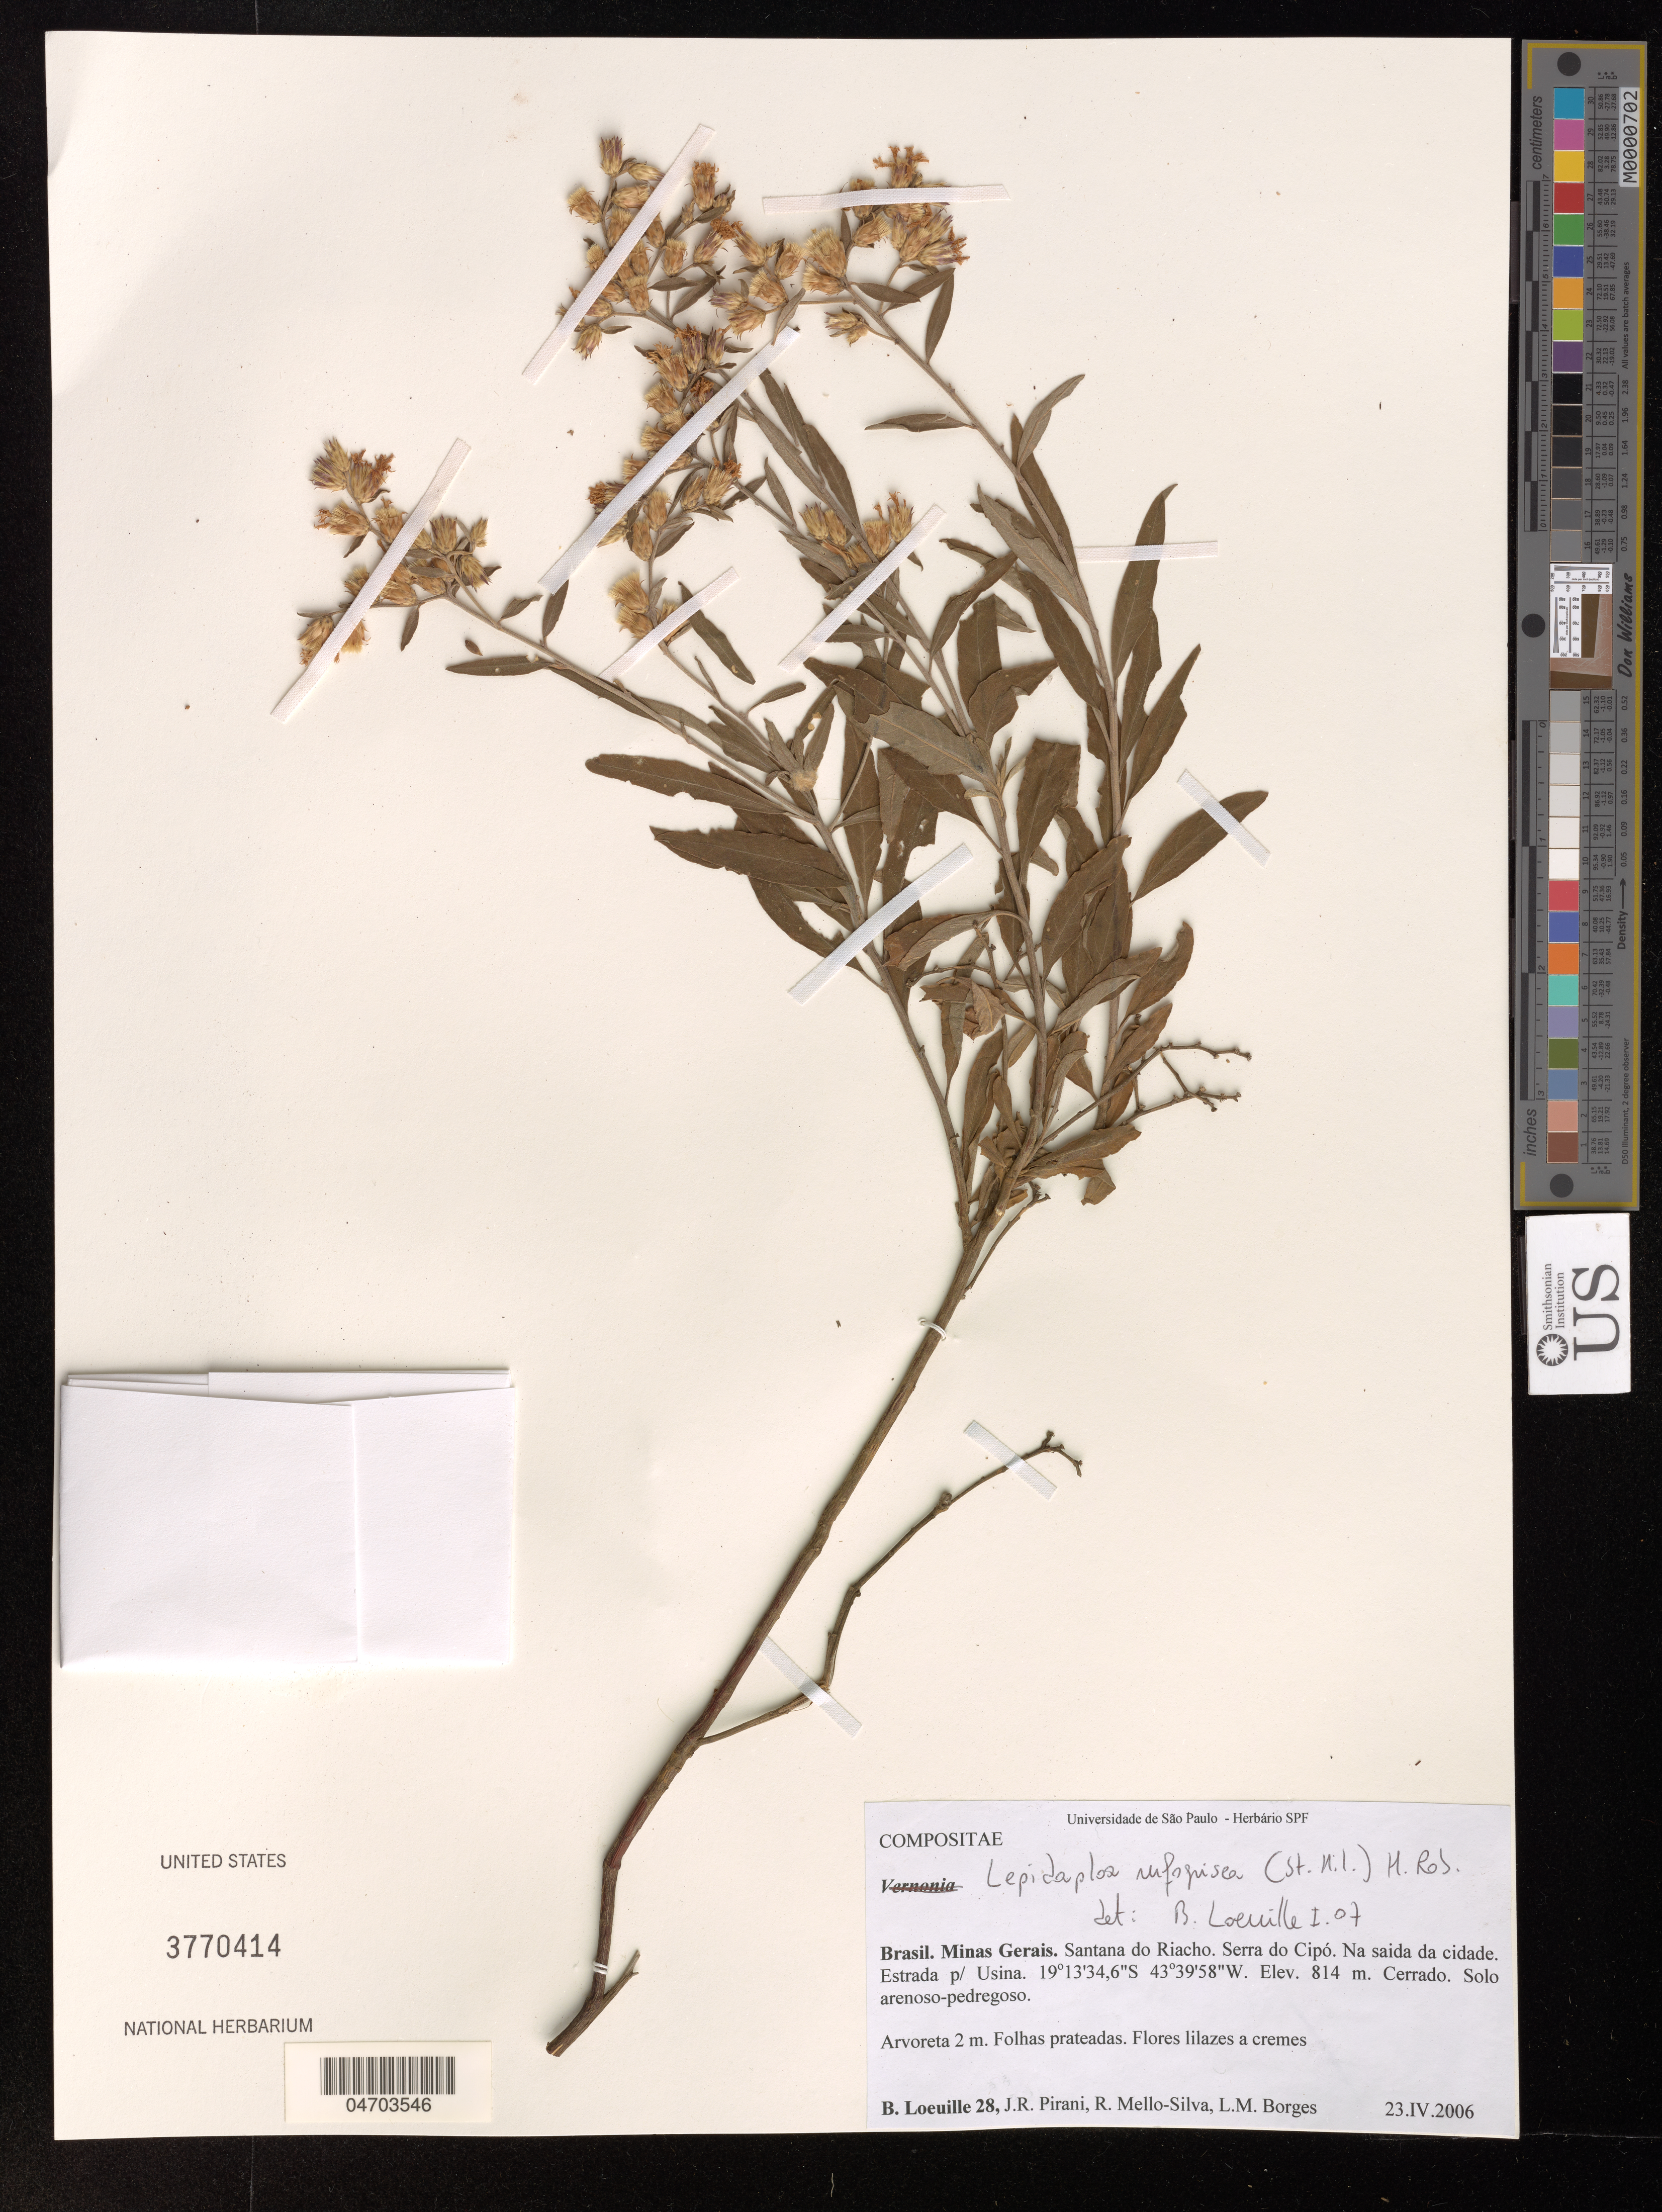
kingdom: Plantae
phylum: Tracheophyta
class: Magnoliopsida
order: Asterales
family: Asteraceae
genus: Lepidaploa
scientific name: Lepidaploa rufogrisea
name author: (A. St.-Hil.) H. Rob.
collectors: B. Loeuille, J. Pirani & R. Mello Silva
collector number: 28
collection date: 2006-04-23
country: Brazil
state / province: Minas Gerais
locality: Santana do Riacho Serra do Cipó.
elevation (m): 814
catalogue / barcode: US 3770414